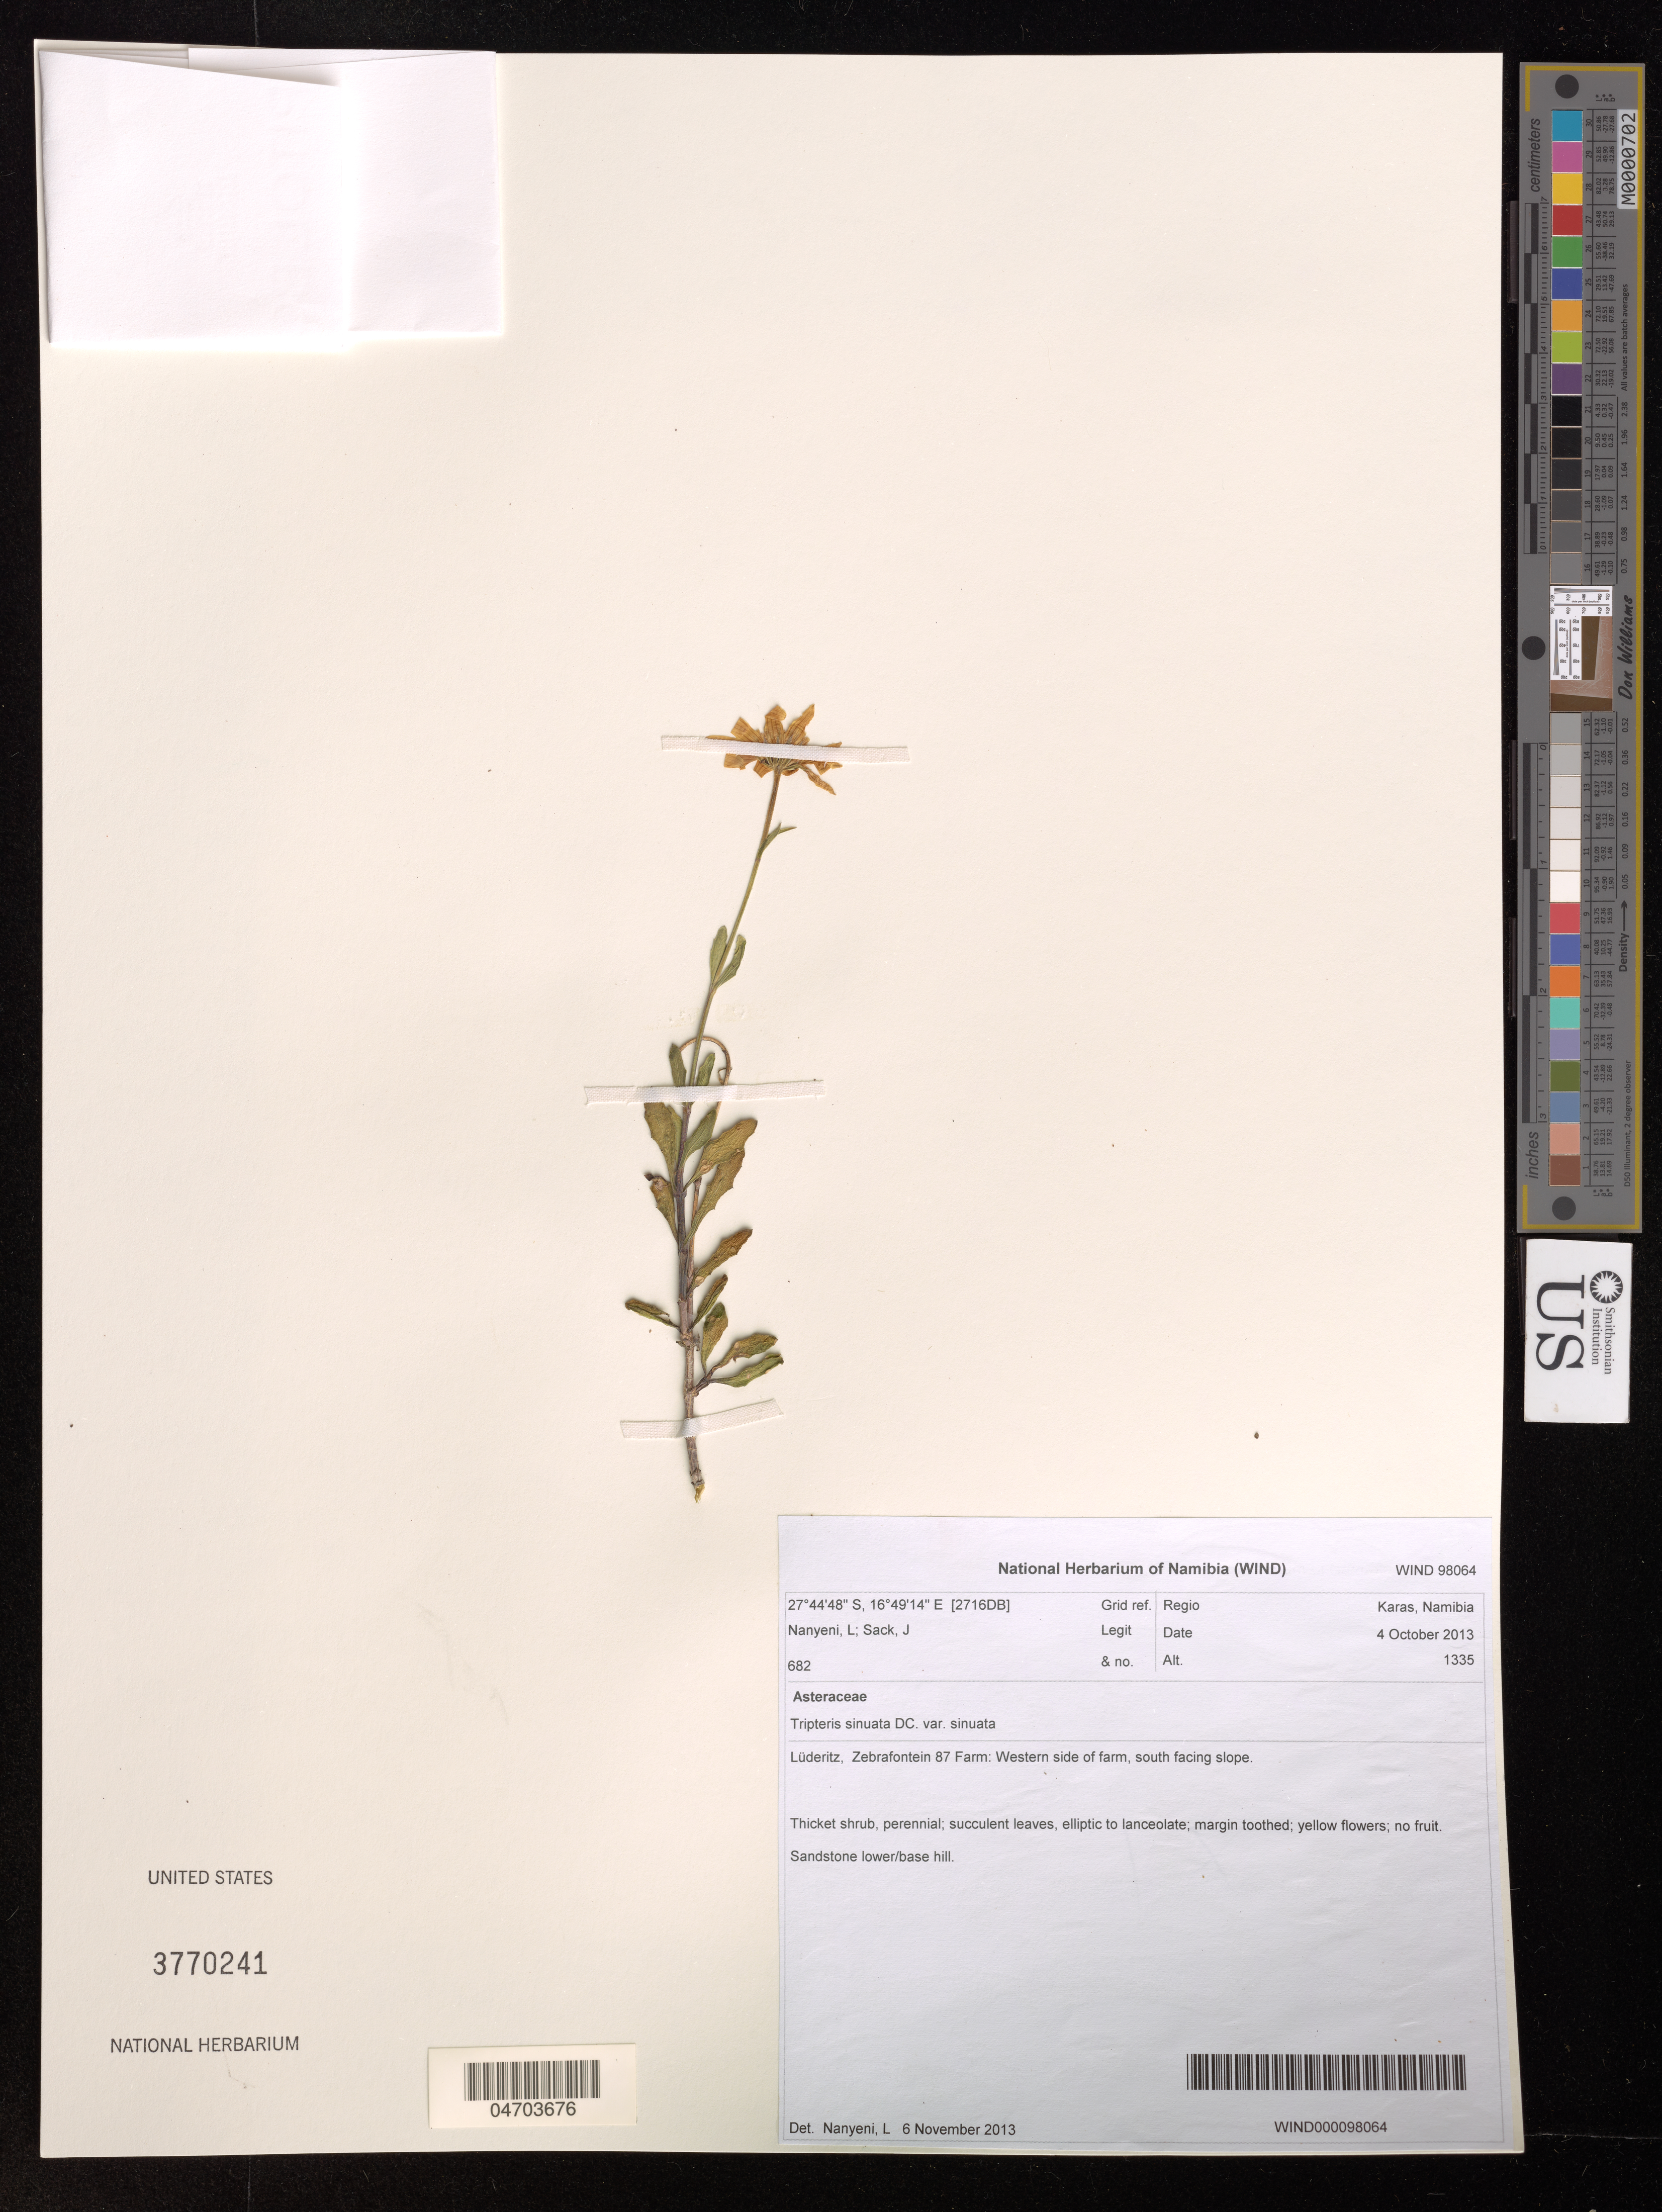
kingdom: Plantae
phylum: Tracheophyta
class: Magnoliopsida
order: Asterales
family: Asteraceae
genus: Tripteris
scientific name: Tripteris sinuata var. sinuata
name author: DC.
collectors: L. Nanyeni & J. Sack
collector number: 682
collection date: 2013-10-04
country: Namibia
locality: [2716DB]. Lüderitz, Zebrafontein 87 Farm: Western side of farm, south facing slope.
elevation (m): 1335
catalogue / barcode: US 3770241